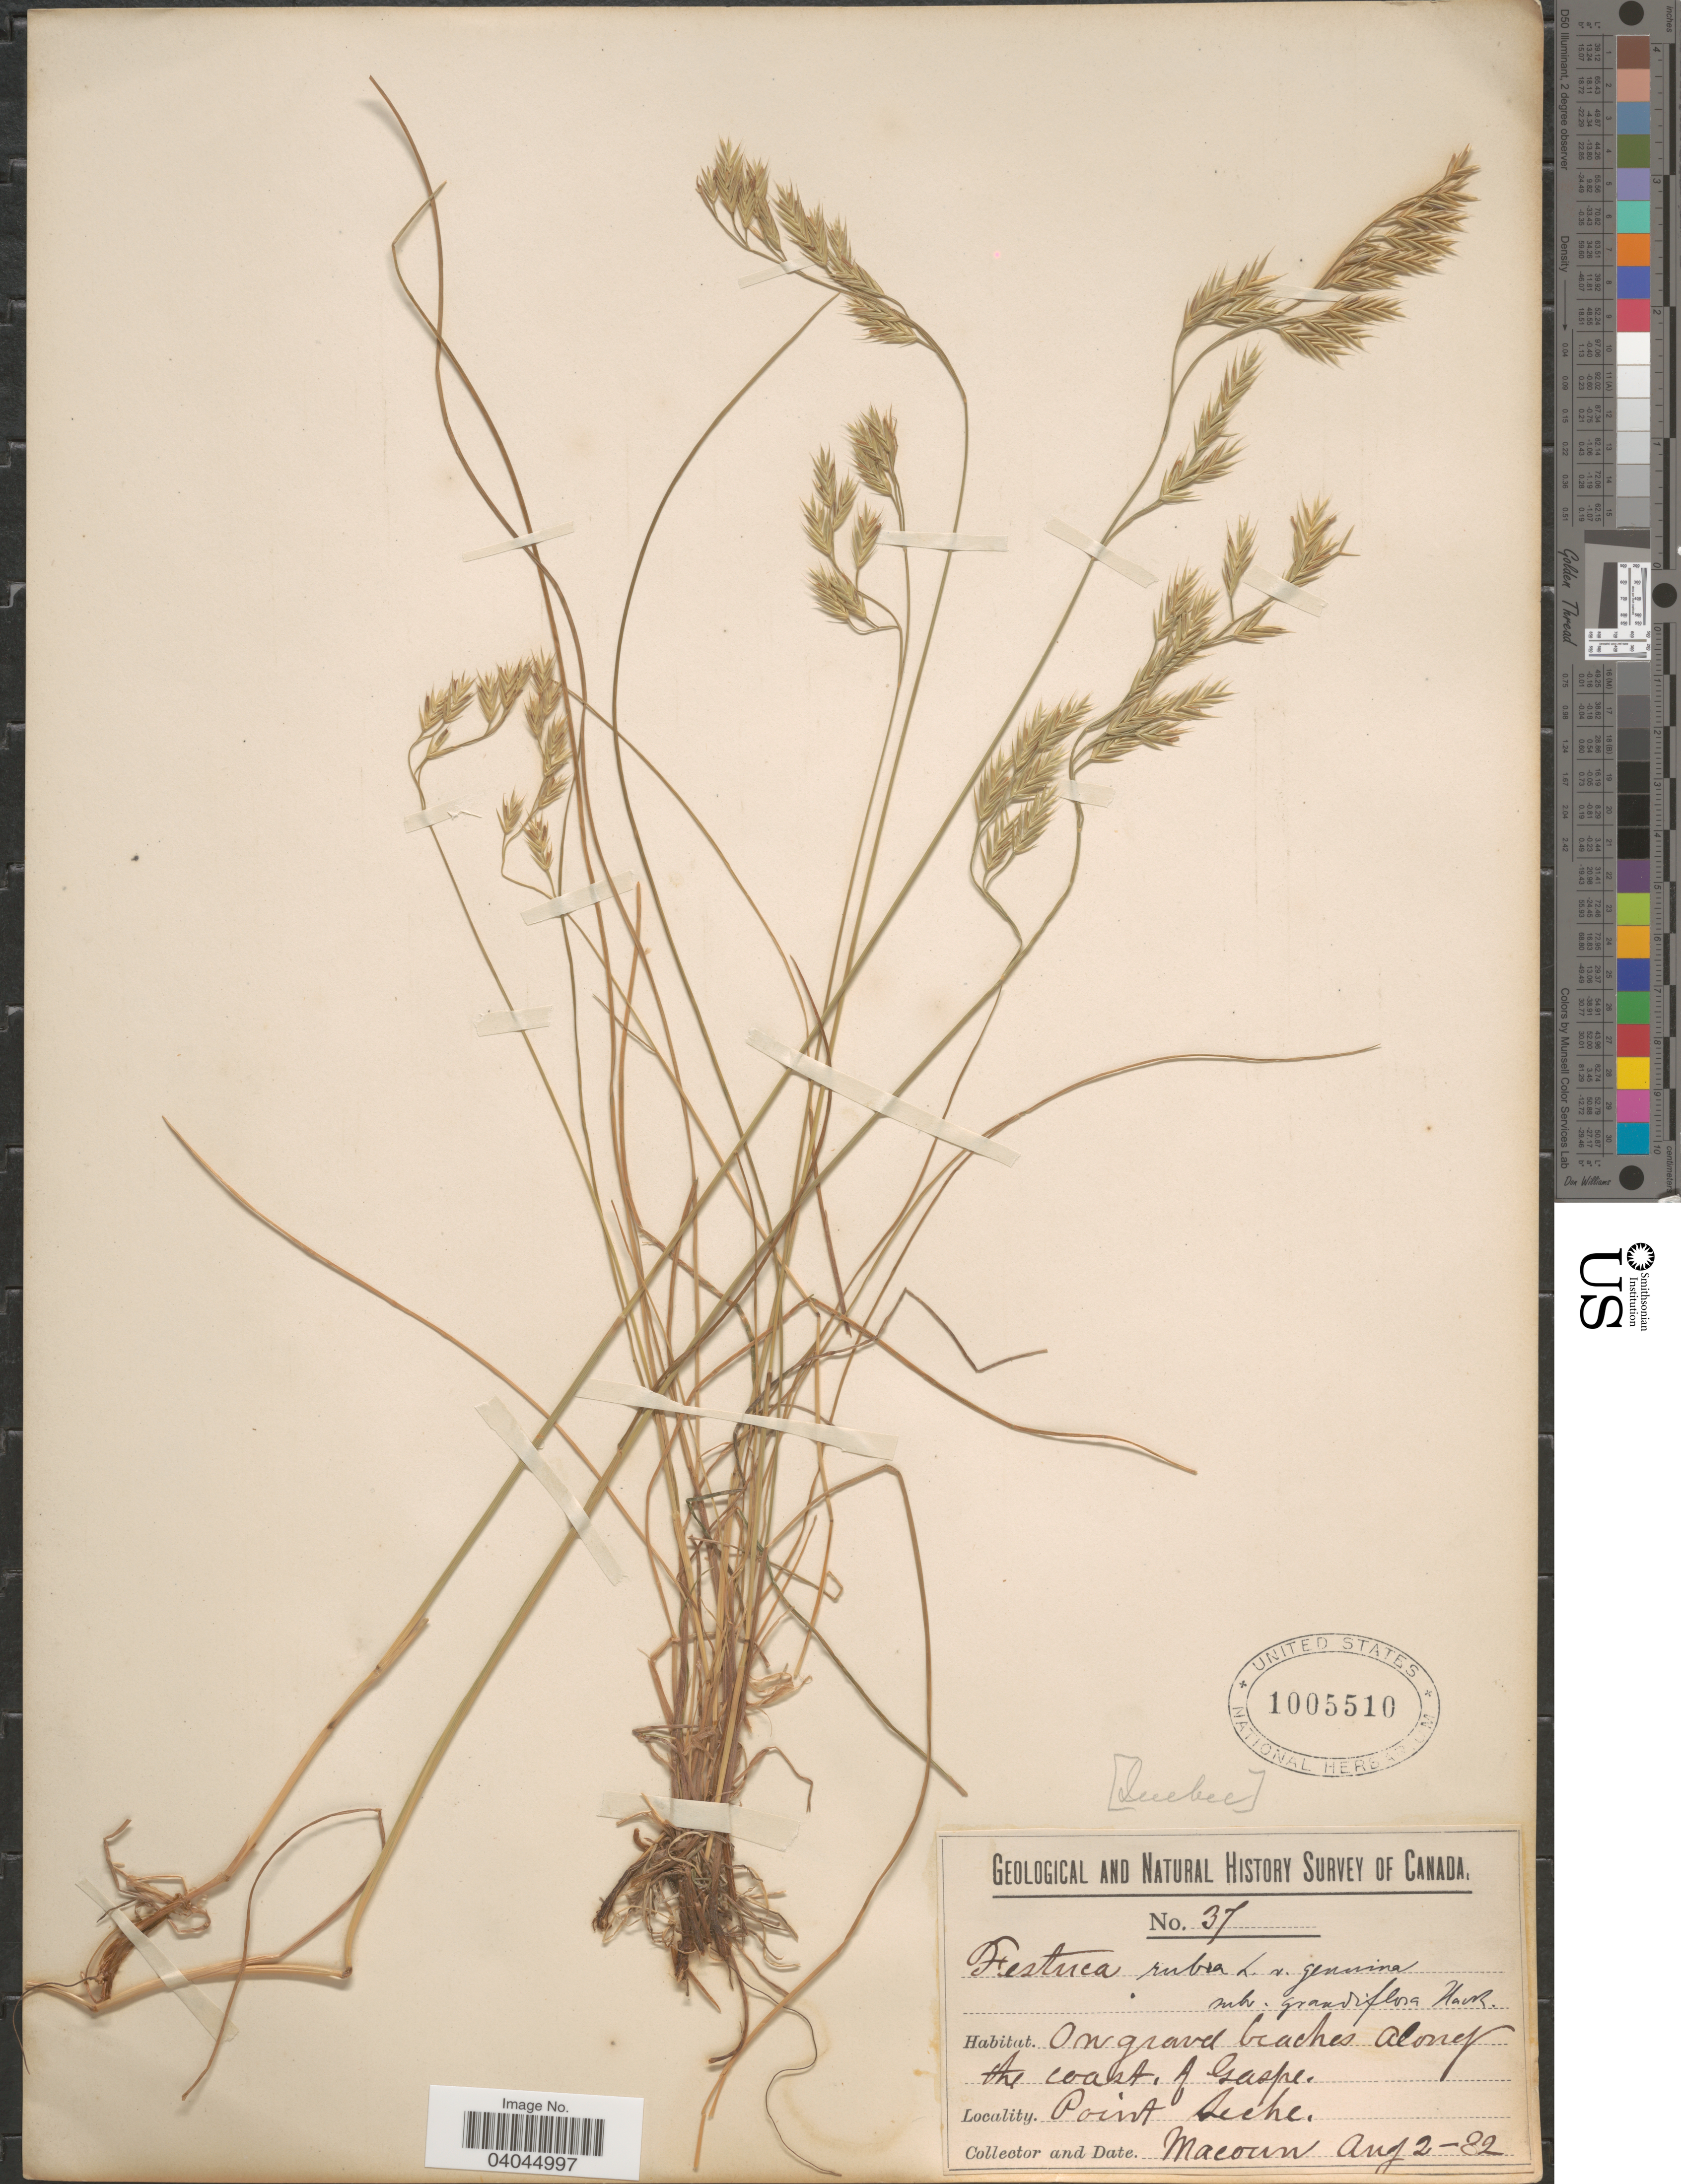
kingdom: Plantae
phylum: Tracheophyta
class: Liliopsida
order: Poales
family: Poaceae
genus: Festuca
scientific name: Festuca rubra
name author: L.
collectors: -- Macoun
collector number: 37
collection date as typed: Transcribed d/m/y: 2/8/82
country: Canada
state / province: Quebec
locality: On gravel beaches along the coast of Gaspe. Point Seche.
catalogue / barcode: US 1005510